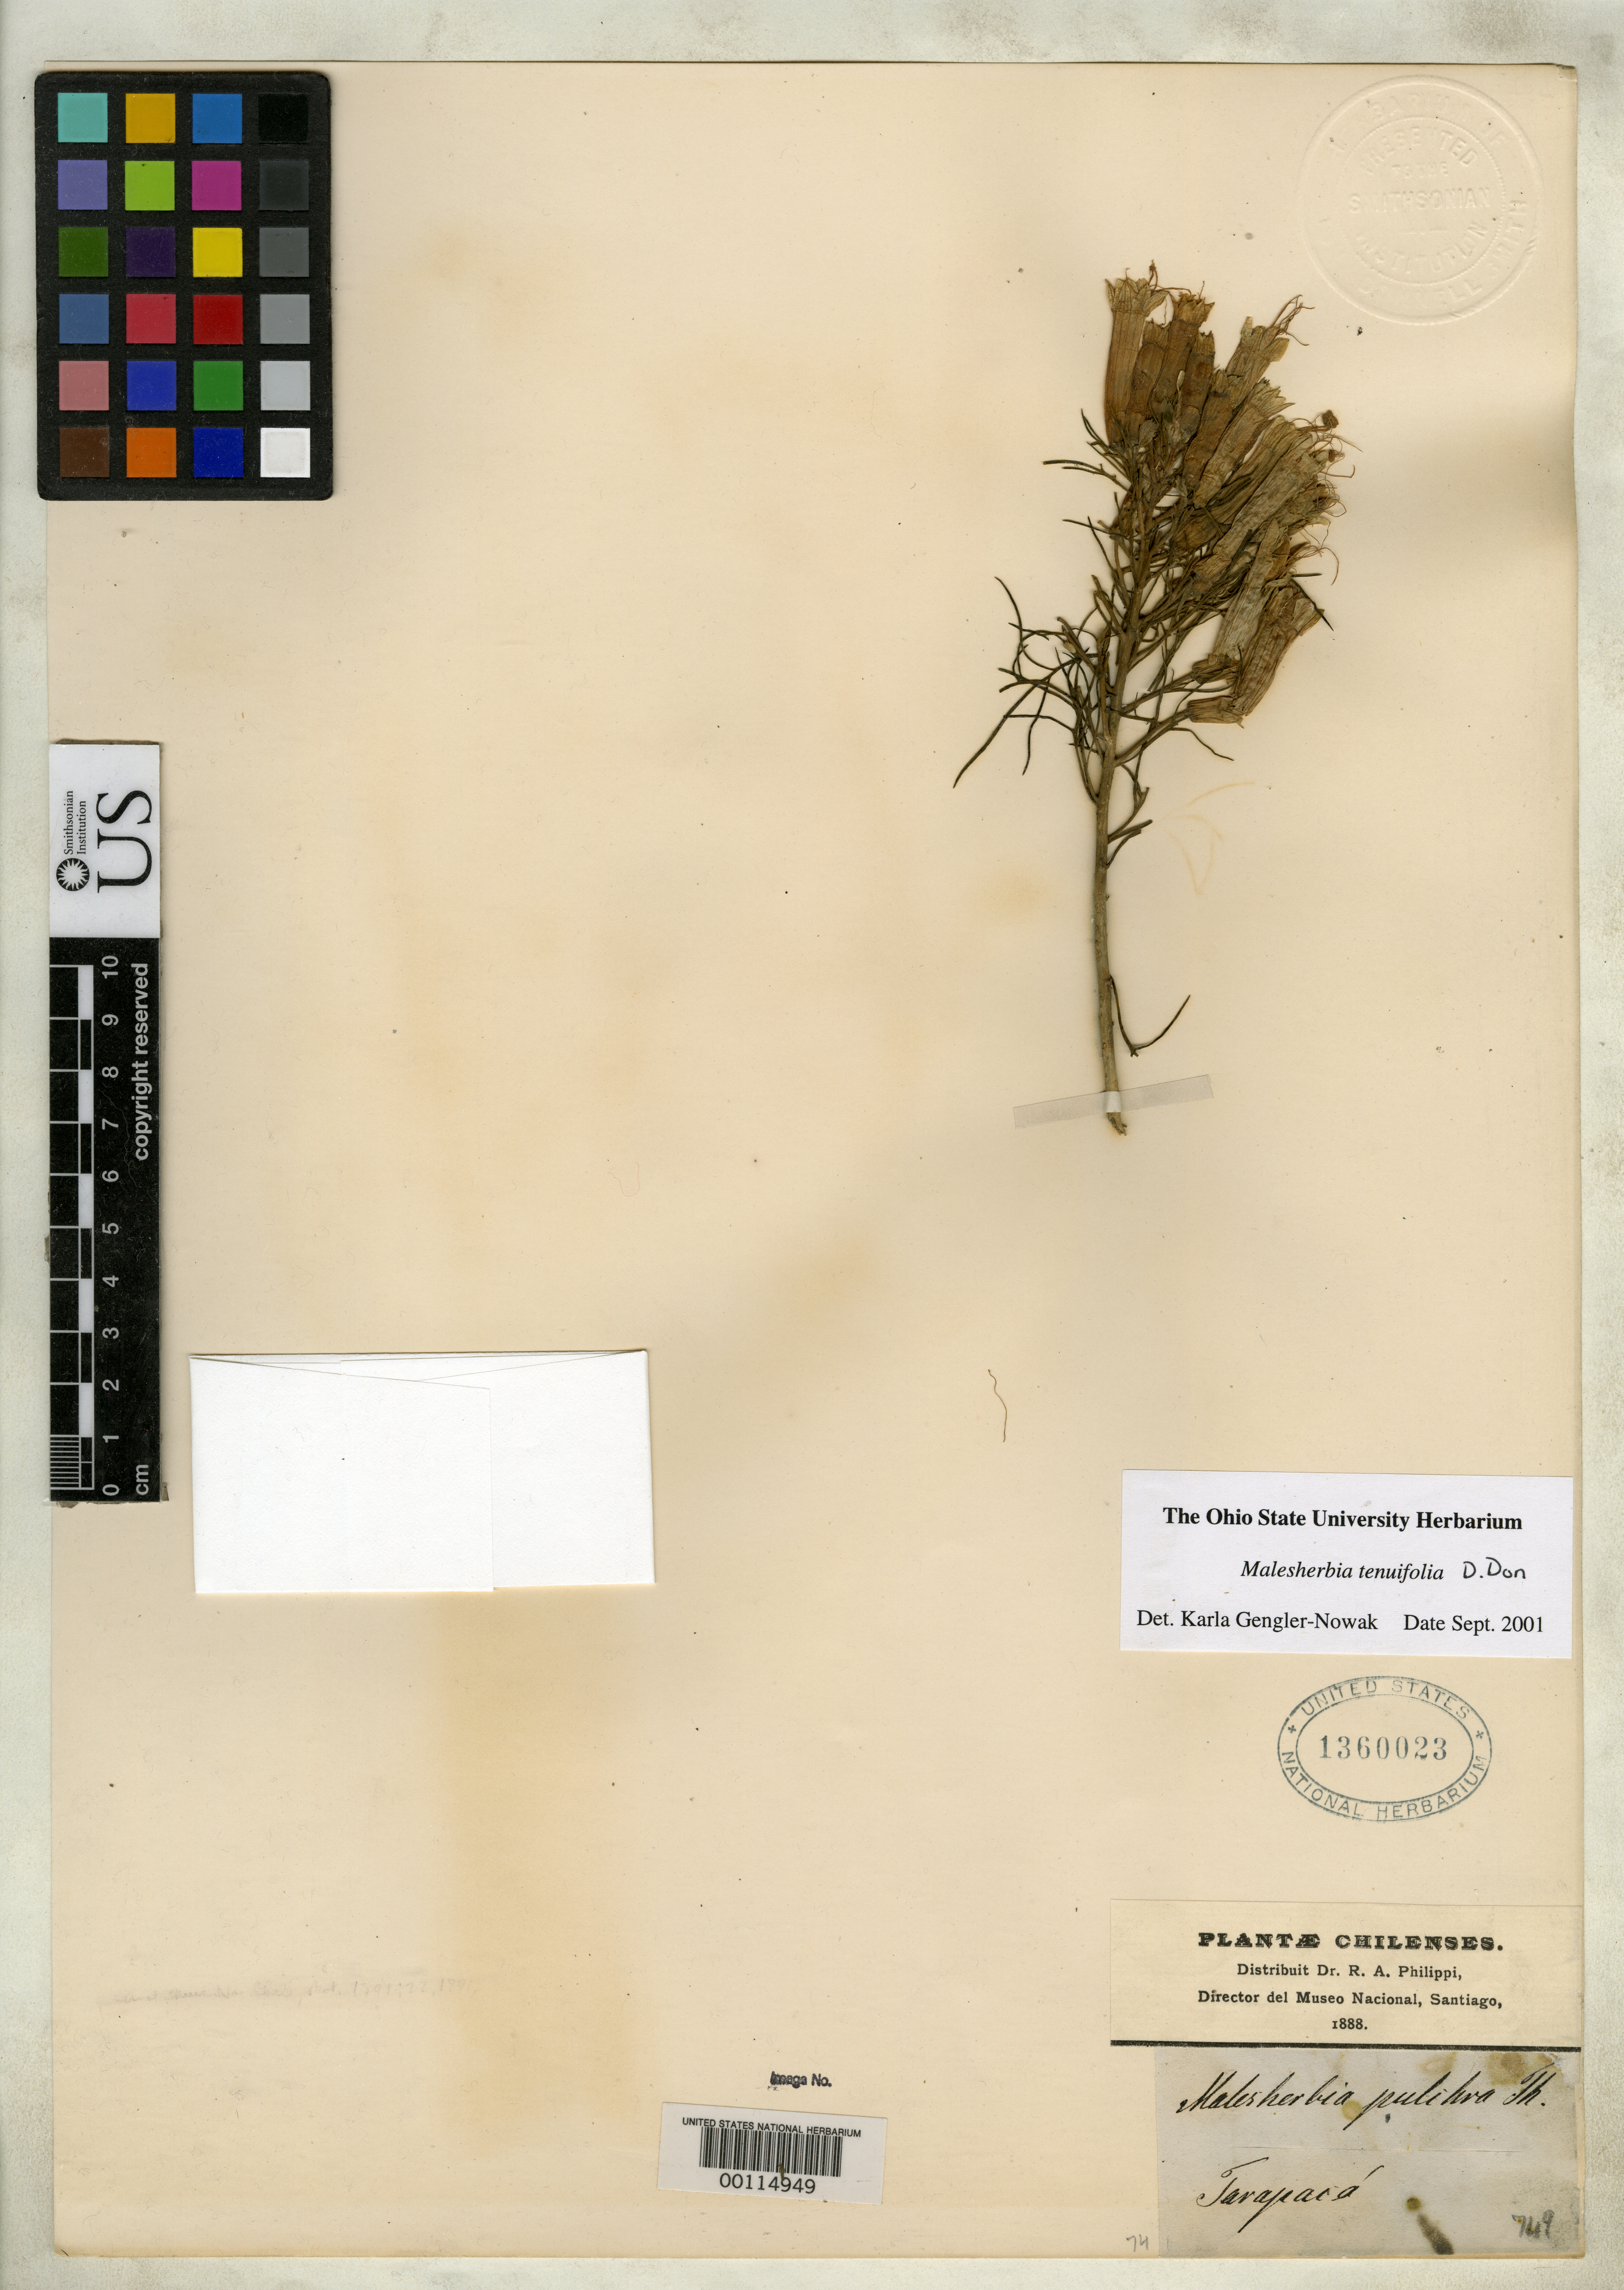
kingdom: Plantae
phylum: Tracheophyta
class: Magnoliopsida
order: Malpighiales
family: Malesherbiaceae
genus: Malesherbia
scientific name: Malesherbia pulchra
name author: Phil.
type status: Isotype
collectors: R. A. Philippi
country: Chile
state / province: Tarapacá (I)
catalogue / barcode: US 1360023